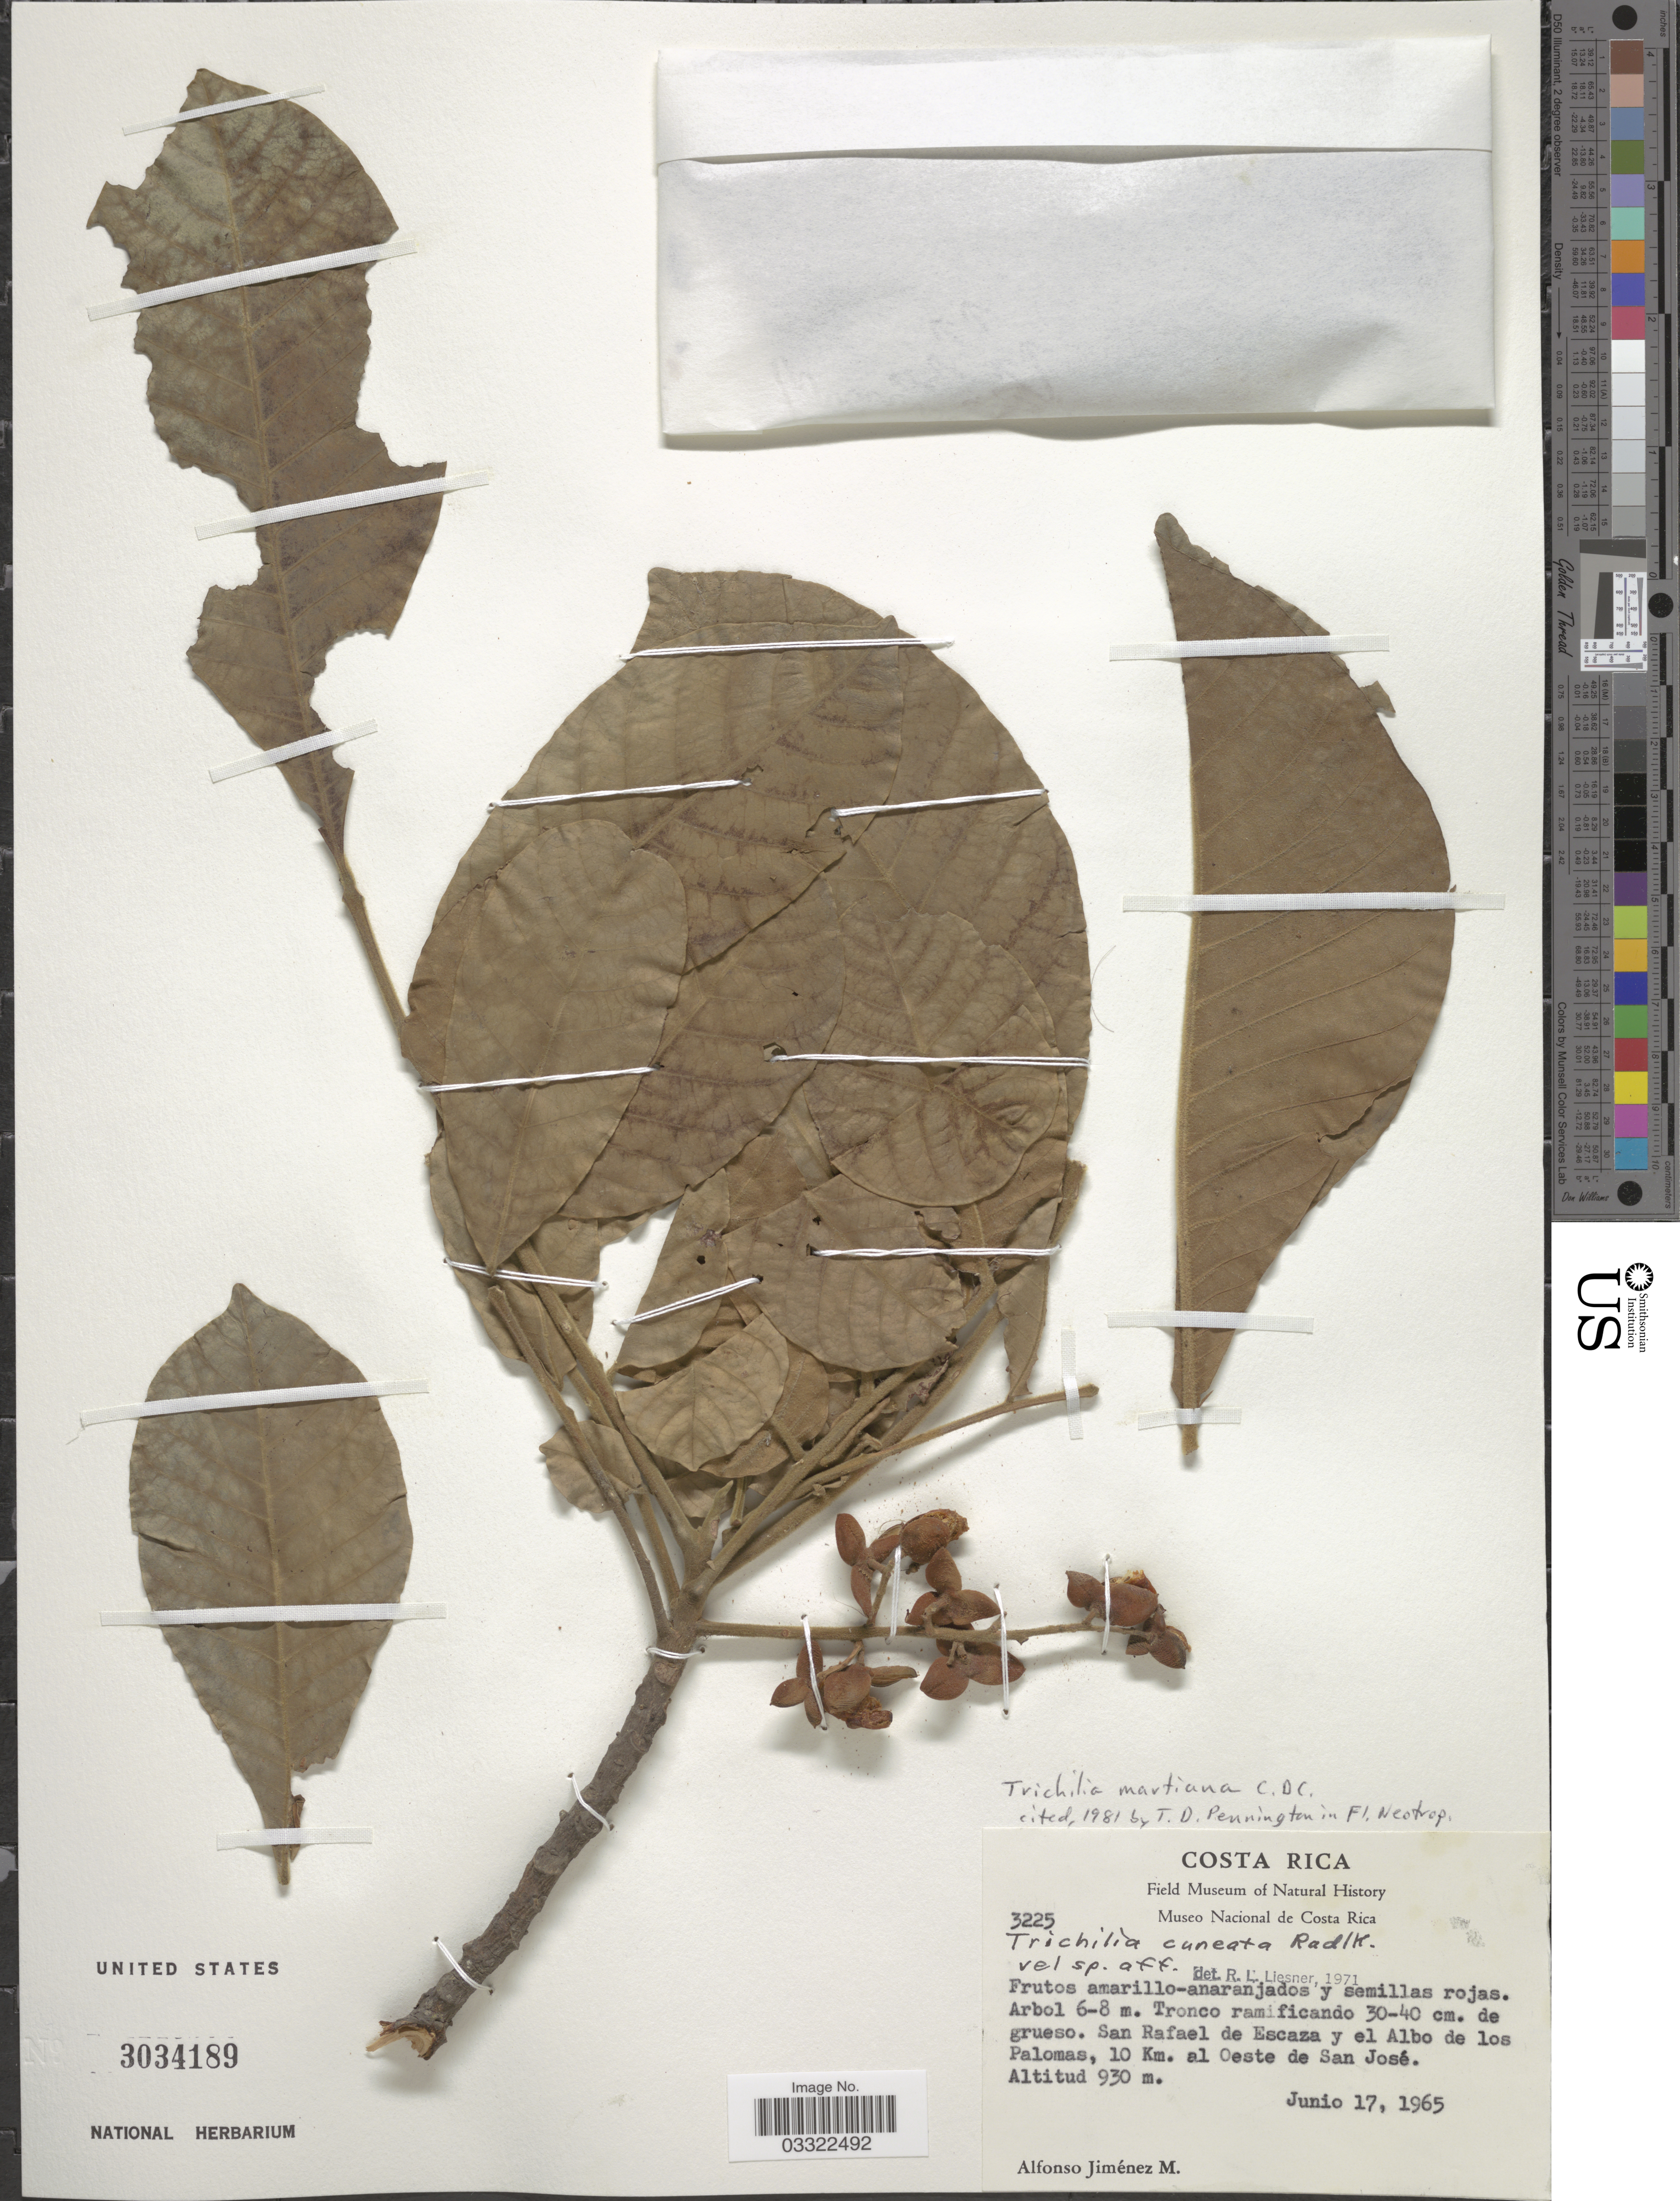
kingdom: Plantae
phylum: Tracheophyta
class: Magnoliopsida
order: Sapindales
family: Meliaceae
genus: Trichilia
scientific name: Trichilia martiana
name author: C. DC.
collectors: A. Jimenez M.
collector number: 3225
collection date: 1965-06-17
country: Costa Rica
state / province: San José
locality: San Rafael de Escaza y el Albo de los Palomas, 10 Km. al Oeste de San José.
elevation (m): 930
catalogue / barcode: US 3034189